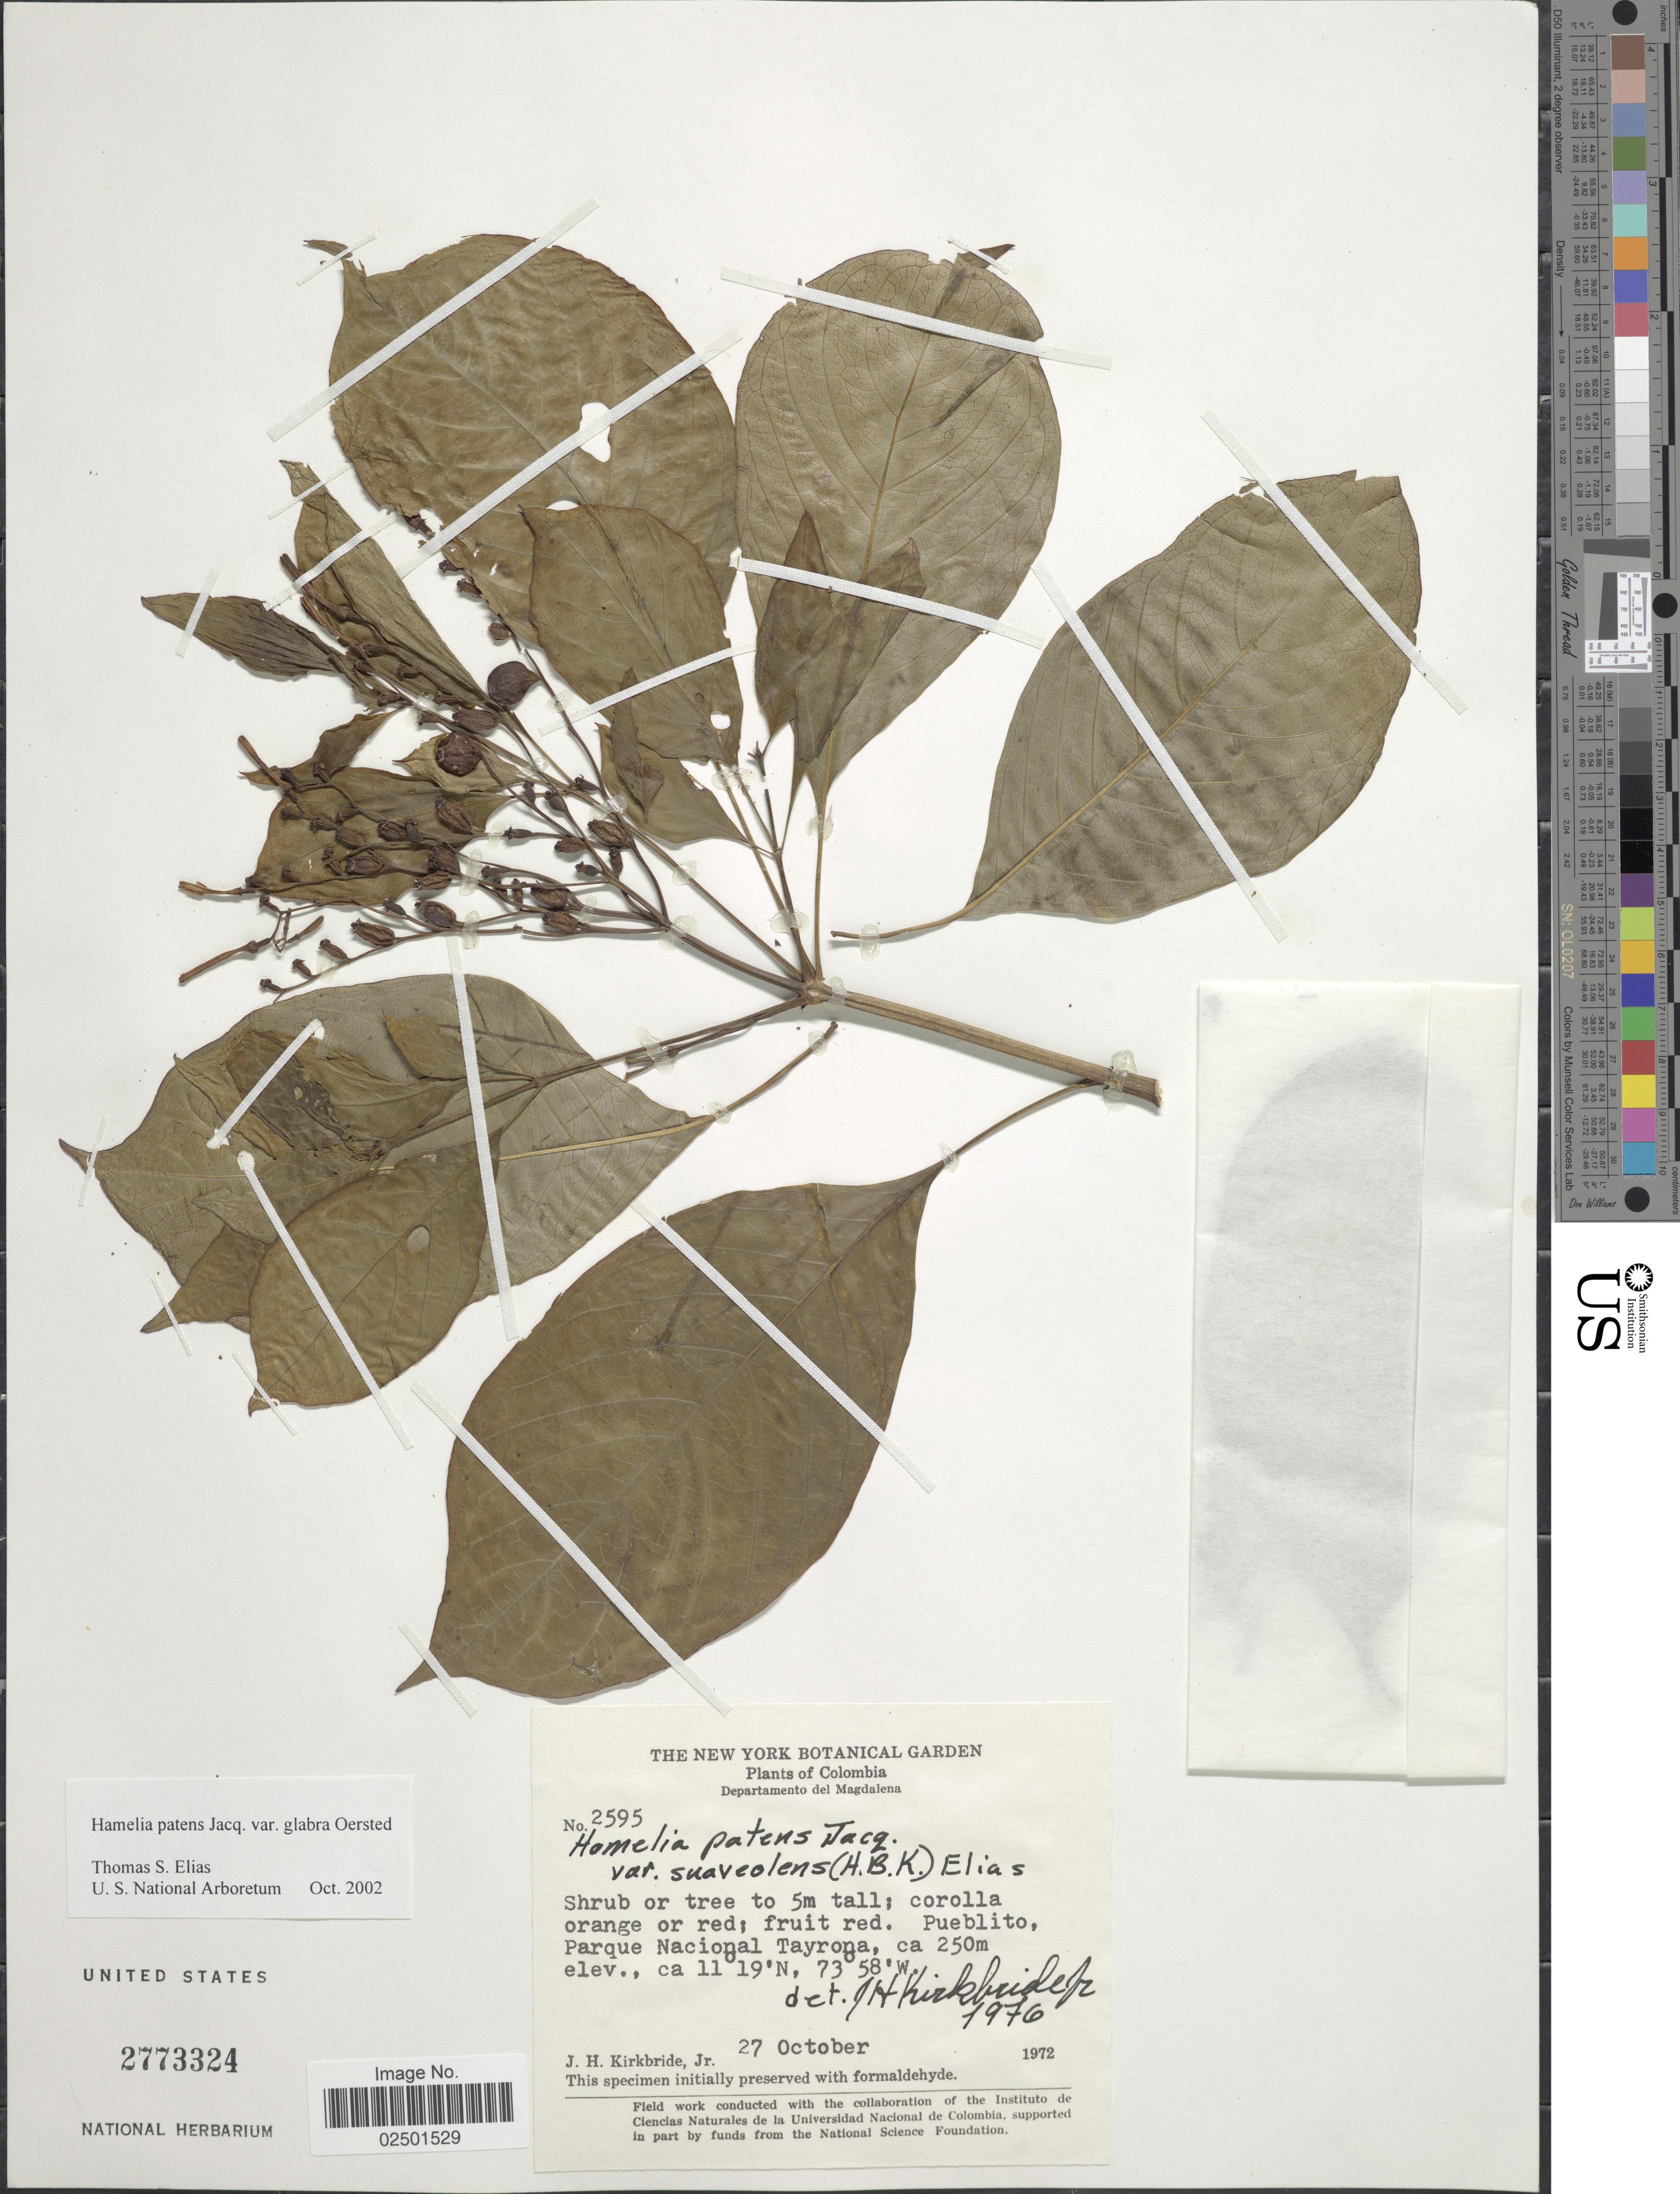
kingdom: Plantae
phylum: Tracheophyta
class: Magnoliopsida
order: Gentianales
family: Rubiaceae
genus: Hamelia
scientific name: Hamelia patens var. glabra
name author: Oerst.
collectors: J. H. Kirkbride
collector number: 2595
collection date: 1972-10-27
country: Colombia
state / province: Magdalena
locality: Departamento del Magdalena. Pueblito, Parque Nacional Tayrona.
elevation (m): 250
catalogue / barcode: US 2773324